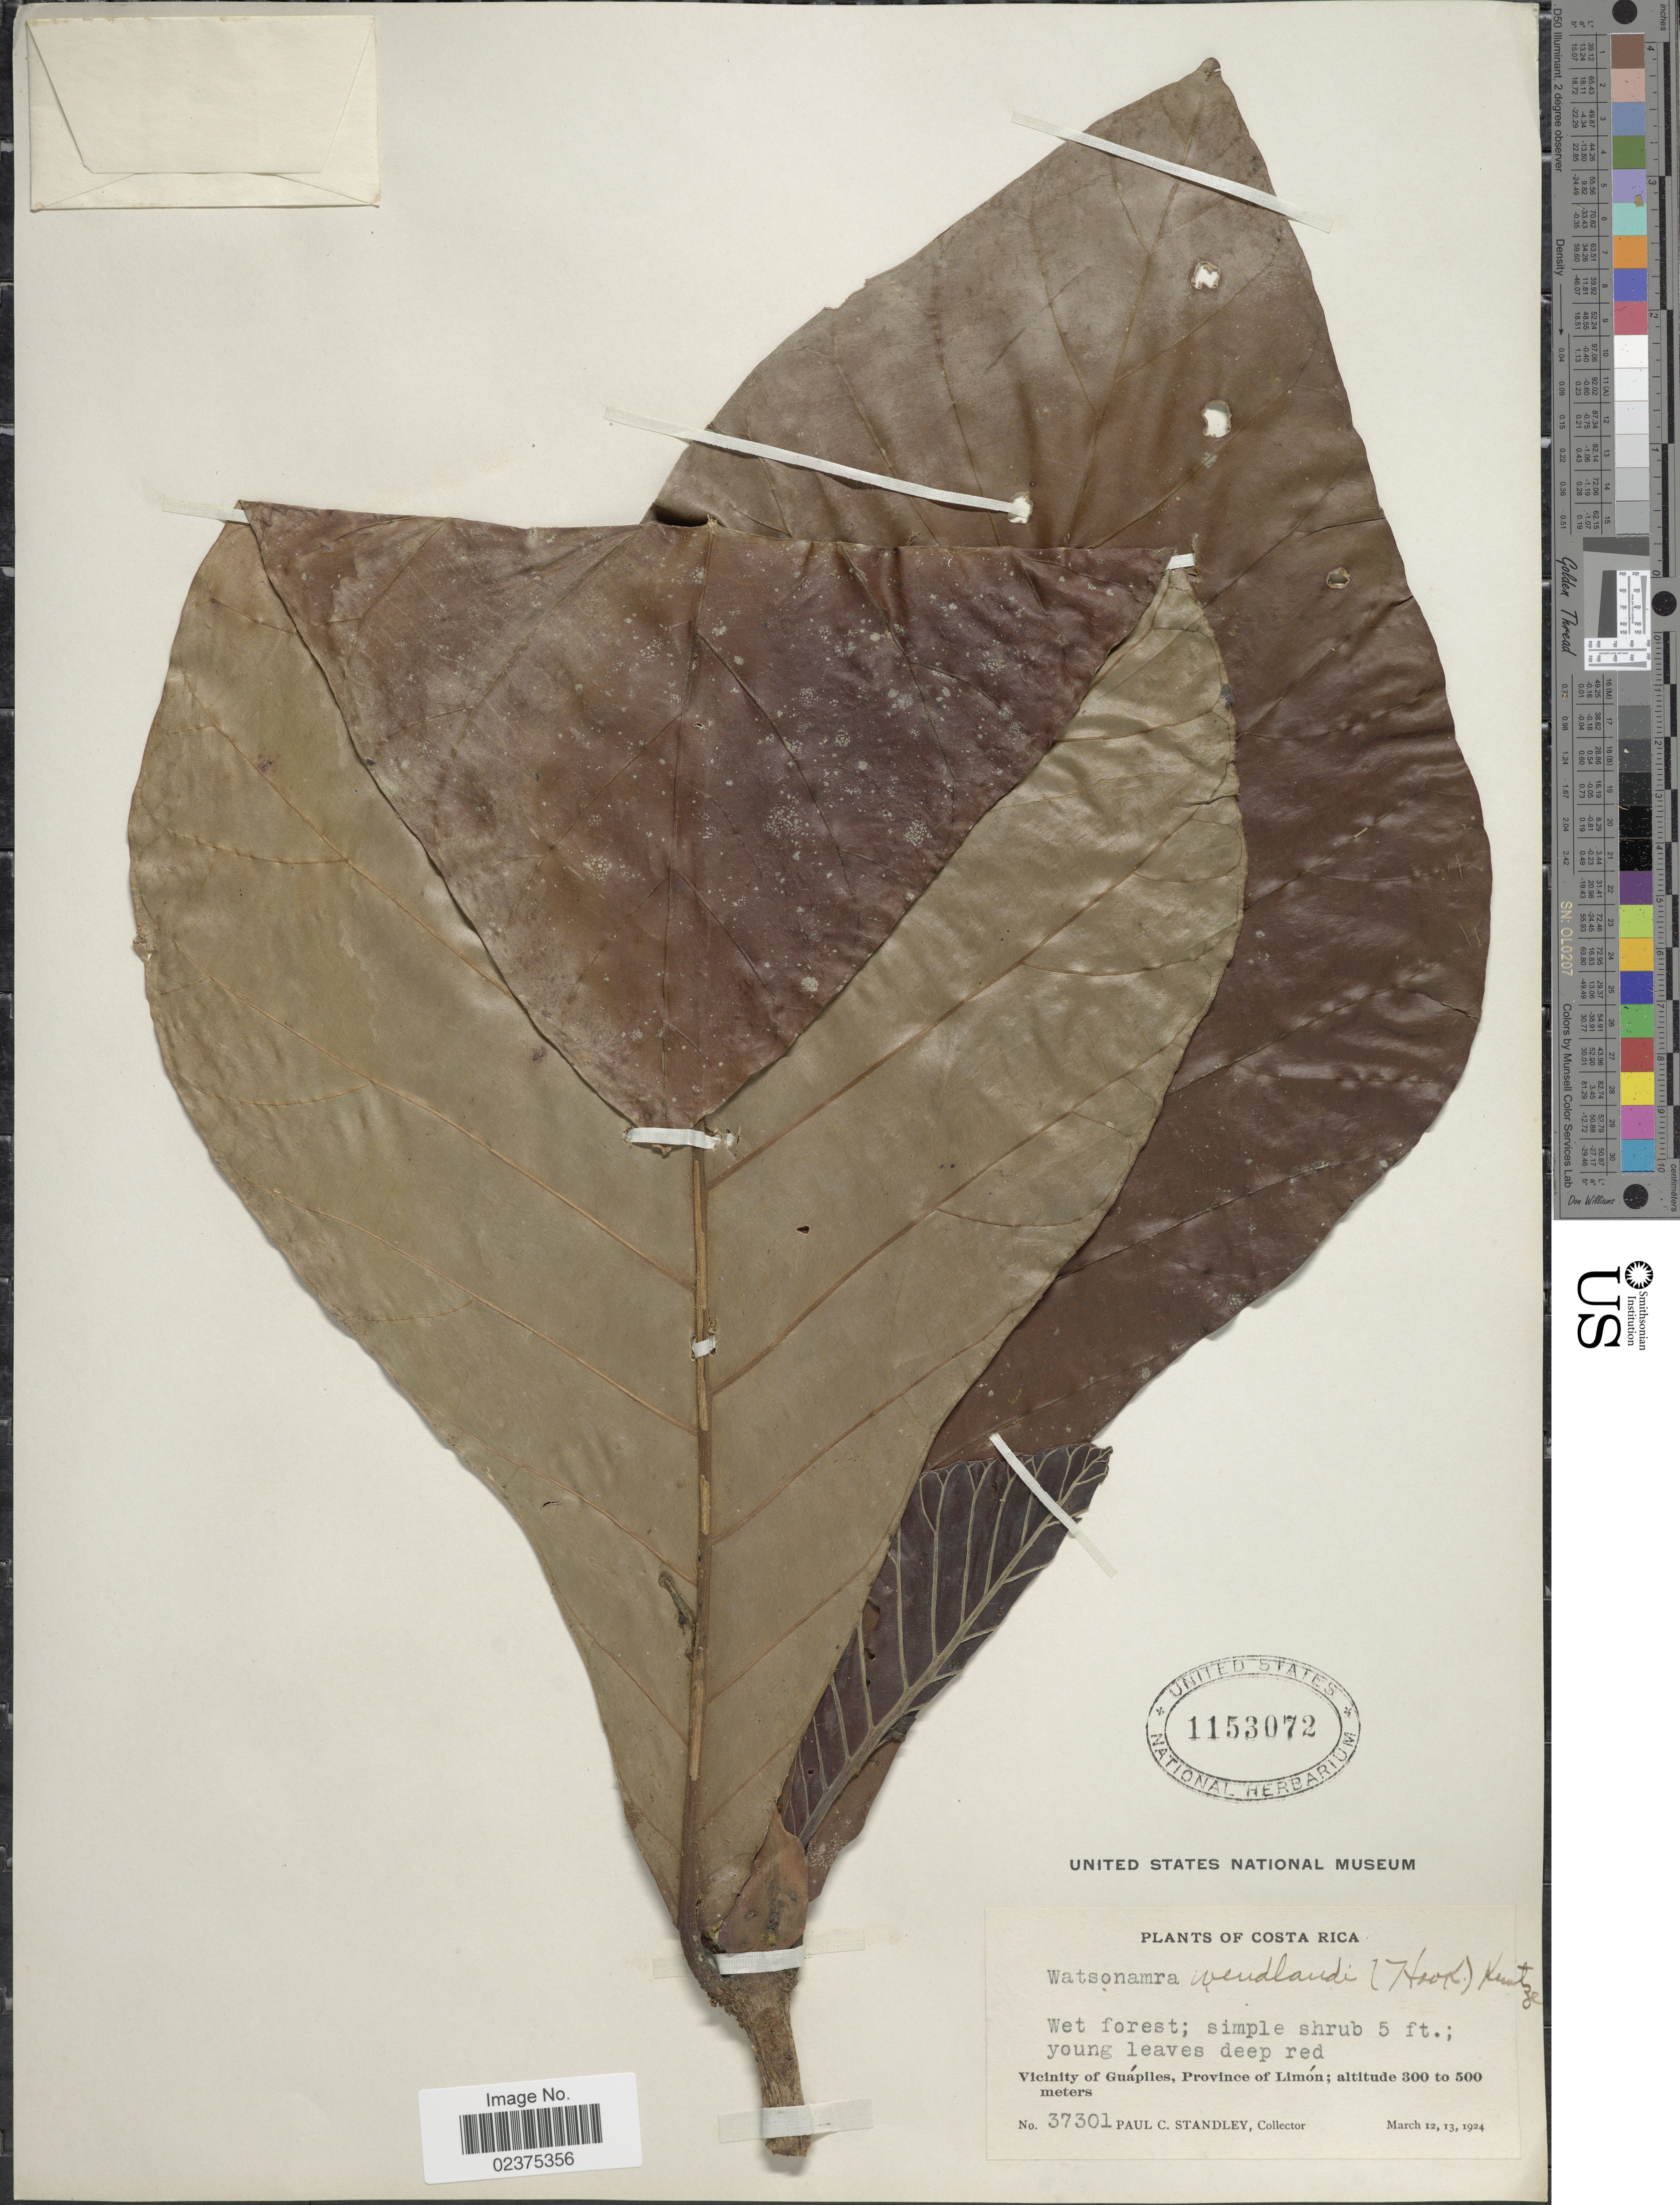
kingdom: Plantae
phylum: Tracheophyta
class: Magnoliopsida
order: Gentianales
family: Rubiaceae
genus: Pentagonia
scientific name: Pentagonia wendlandii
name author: Hook. f.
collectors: P. C. Standley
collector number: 37301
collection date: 1924-03-12/1924-03-13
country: Costa Rica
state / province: Limón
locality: Vicinity of Guapiles, Province of Limon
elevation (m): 300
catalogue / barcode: US 1153072